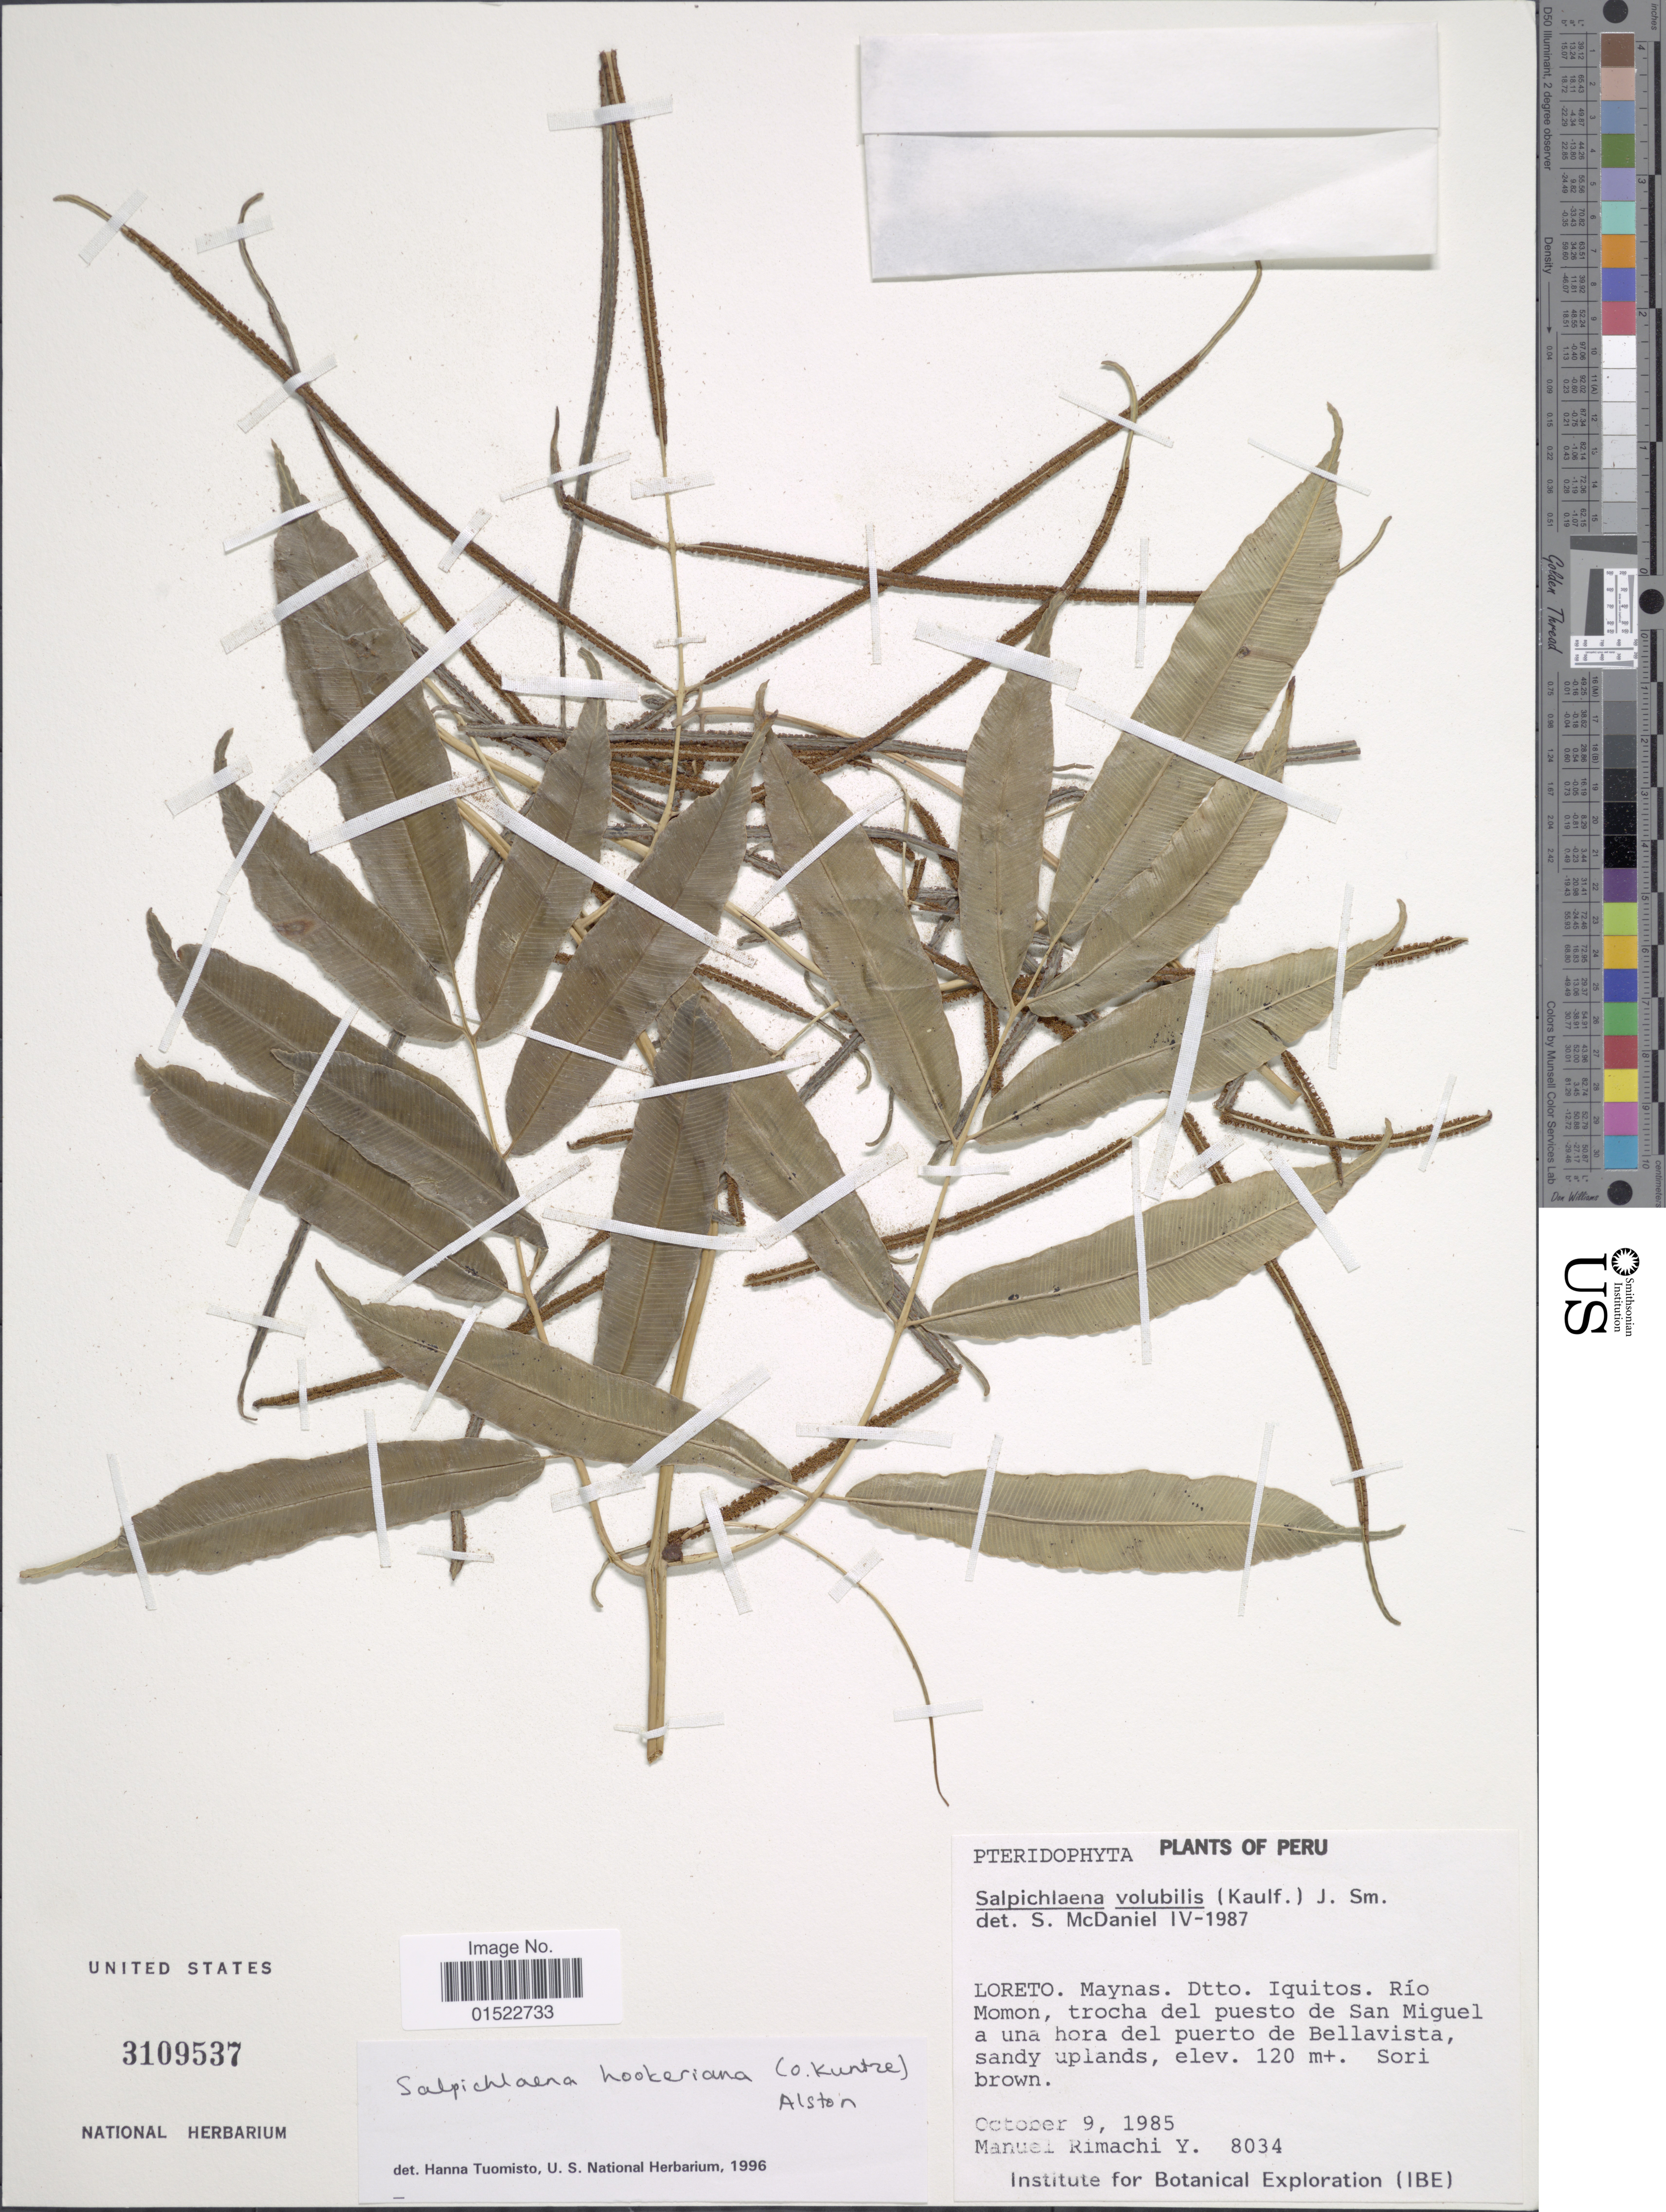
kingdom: Plantae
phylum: Tracheophyta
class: Polypodiopsida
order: Polypodiales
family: Blechnaceae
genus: Salpichlaena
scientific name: Salpichlaena hookeriana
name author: (Kuntze) Alston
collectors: M. Rimachi Y.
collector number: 8034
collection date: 1985-10-09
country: Peru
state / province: Loreto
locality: Maynas, Dtto. Iquitos Rio Momon, trocha del puesto de San Miguel a una hora del puerto de Bellavista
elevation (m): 120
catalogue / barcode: US 3109537